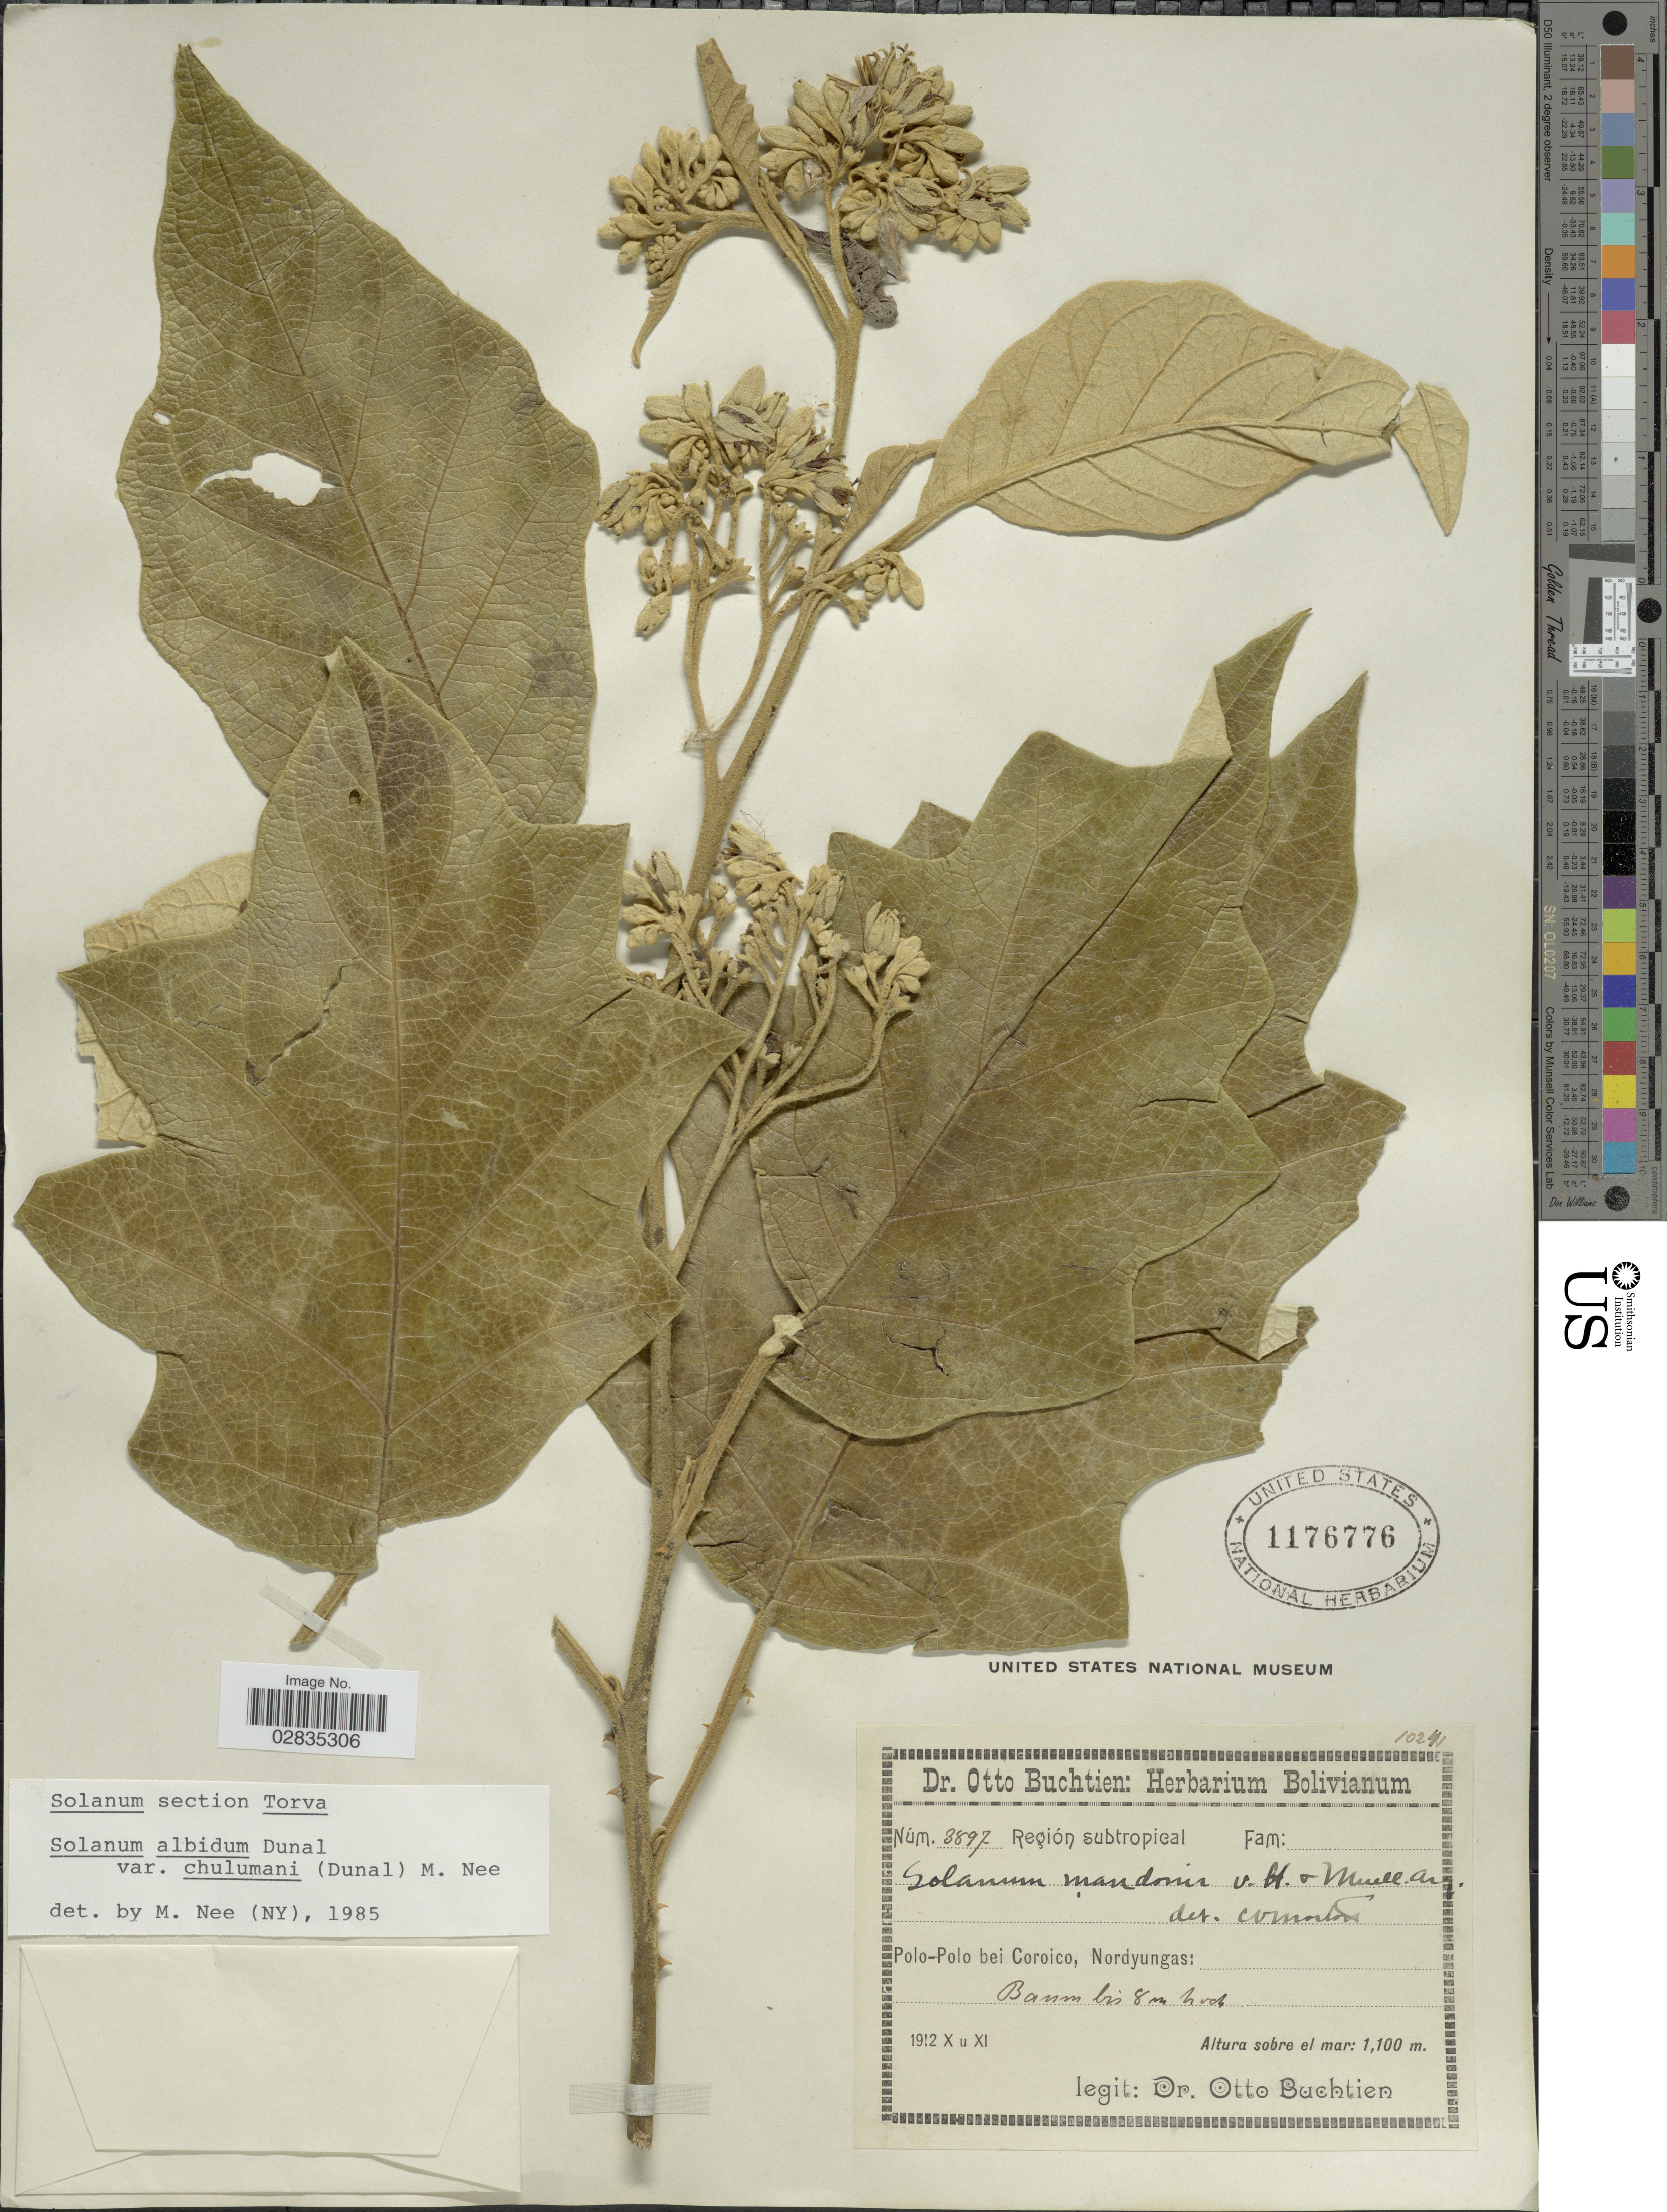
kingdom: Plantae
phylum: Tracheophyta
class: Magnoliopsida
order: Solanales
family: Solanaceae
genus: Solanum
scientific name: Solanum albidum var. chulumani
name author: (Dunal) M. Nee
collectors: O. Buchtien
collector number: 3897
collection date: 1912-10/1912-11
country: Bolivia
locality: Polo-Polo bei Coroico, Nordyungas: Baum bis 8 m hoek.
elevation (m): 1100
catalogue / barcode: US 1176776